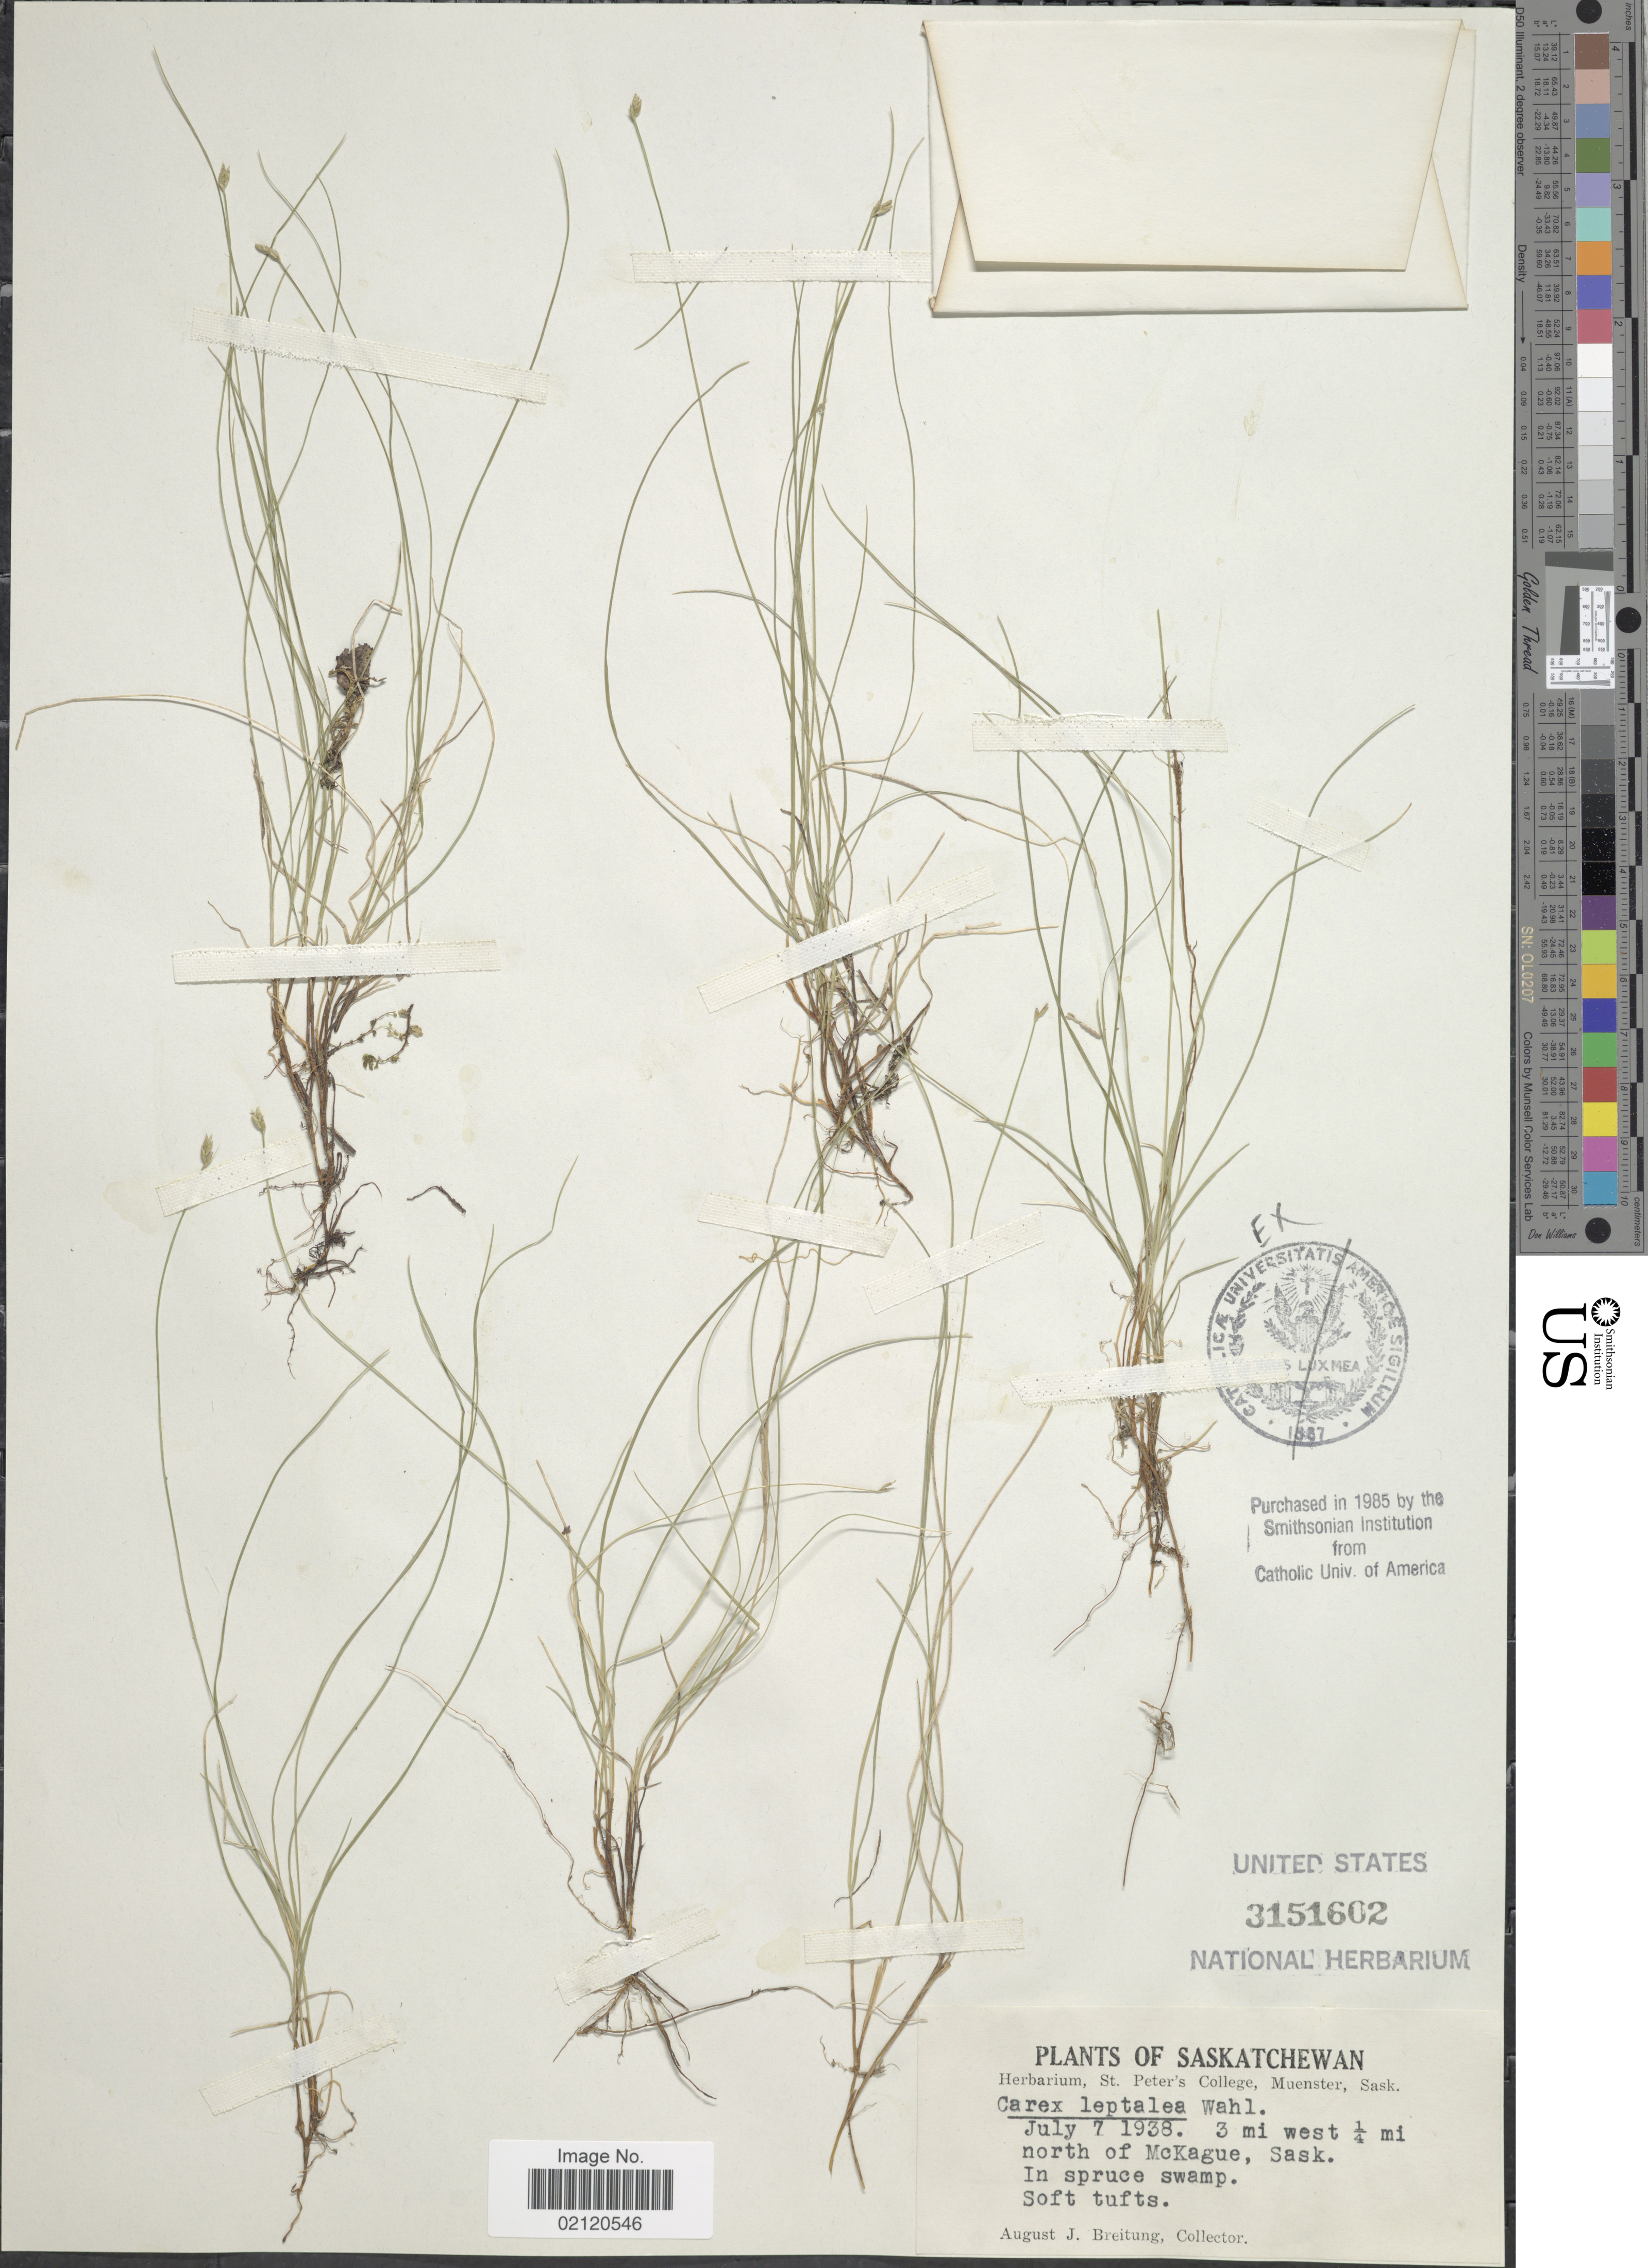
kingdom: Plantae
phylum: Tracheophyta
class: Liliopsida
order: Poales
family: Cyperaceae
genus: Carex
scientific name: Carex leptalea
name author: Wahlenb.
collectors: A. Breitung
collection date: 1938-07-07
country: Canada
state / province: Saskatchewan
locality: North of McKague, Sask.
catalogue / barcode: US 3151602